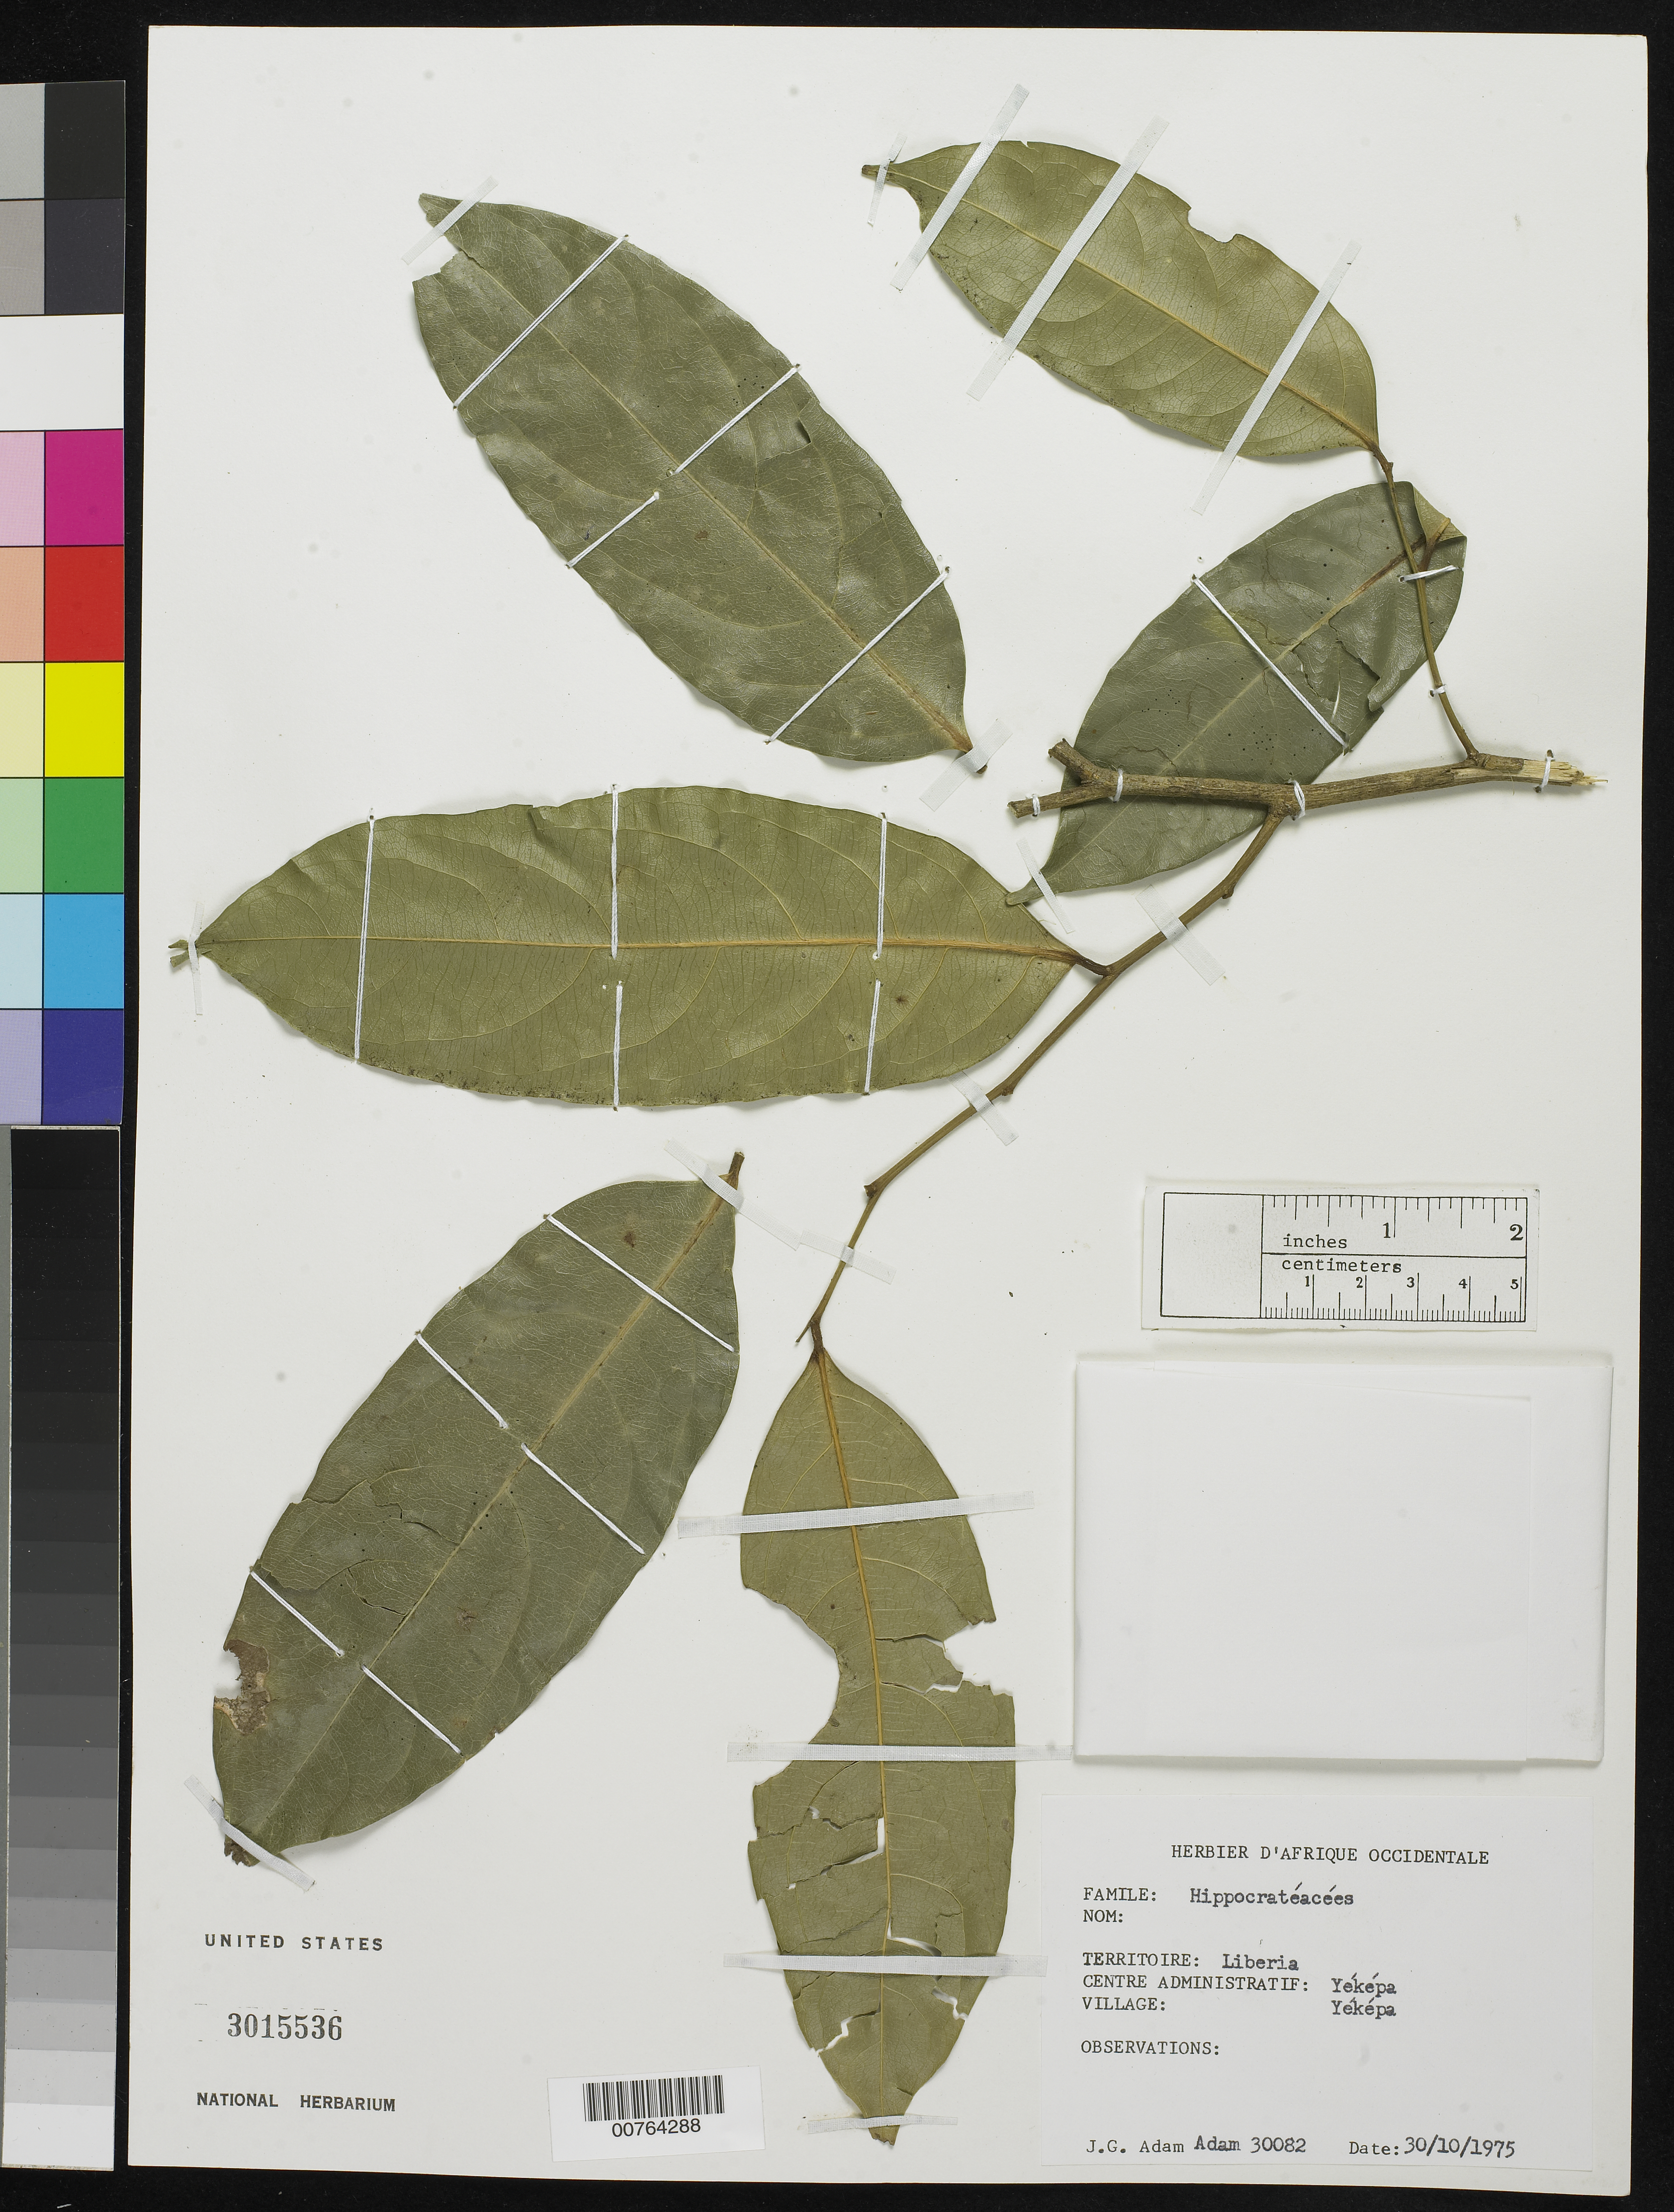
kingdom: Plantae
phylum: Tracheophyta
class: Magnoliopsida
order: Celastrales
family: Celastraceae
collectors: J. Adam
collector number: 30082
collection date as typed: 30 Oct 1975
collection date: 1975-10-30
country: Liberia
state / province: Nimba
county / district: Yekepa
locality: Yekepa Village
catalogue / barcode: US 3015536